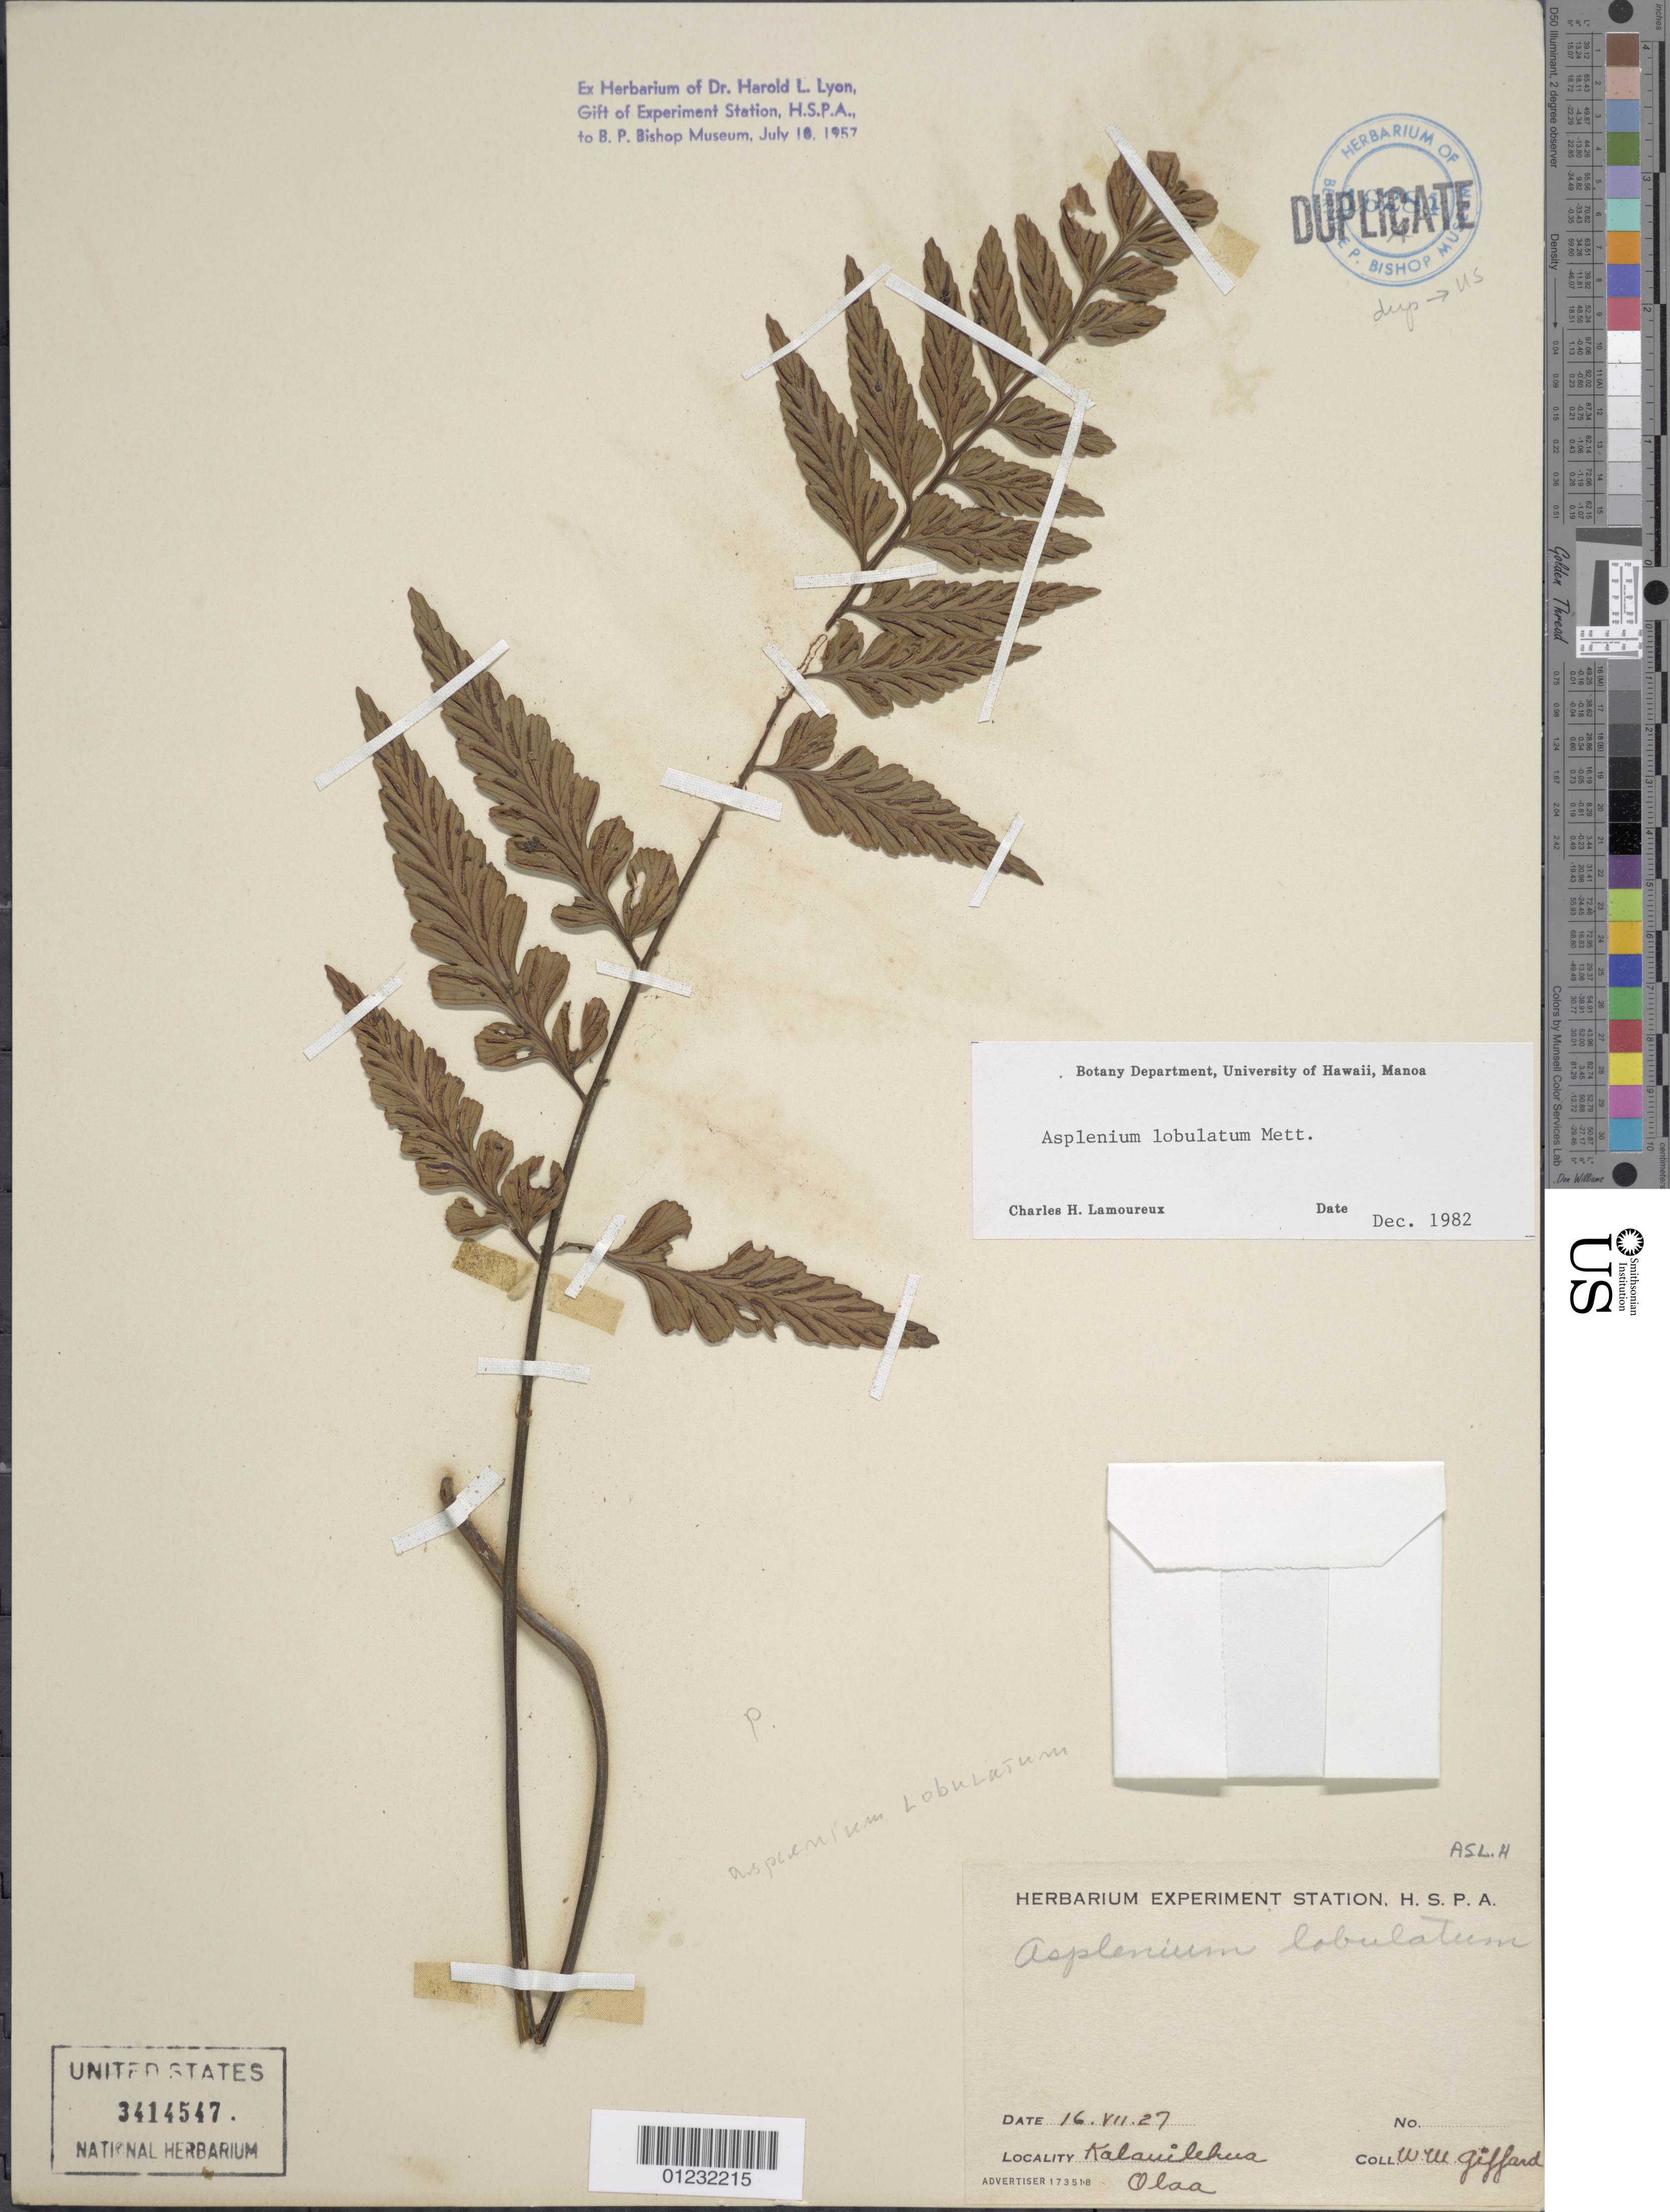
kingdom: Plantae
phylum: Tracheophyta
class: Polypodiopsida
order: Polypodiales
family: Aspleniaceae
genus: Asplenium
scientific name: Asplenium lobulatum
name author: Mett.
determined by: Lamoureux, C. H.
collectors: W. Giffard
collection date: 1927-09-16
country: United States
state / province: Hawaii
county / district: Hawaii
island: Hawaii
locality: Kalanilehua-Olaa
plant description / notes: Voucher, State contract UCI1998-1 (ESP)-042 field no. Hawaii 259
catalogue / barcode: US 3414547